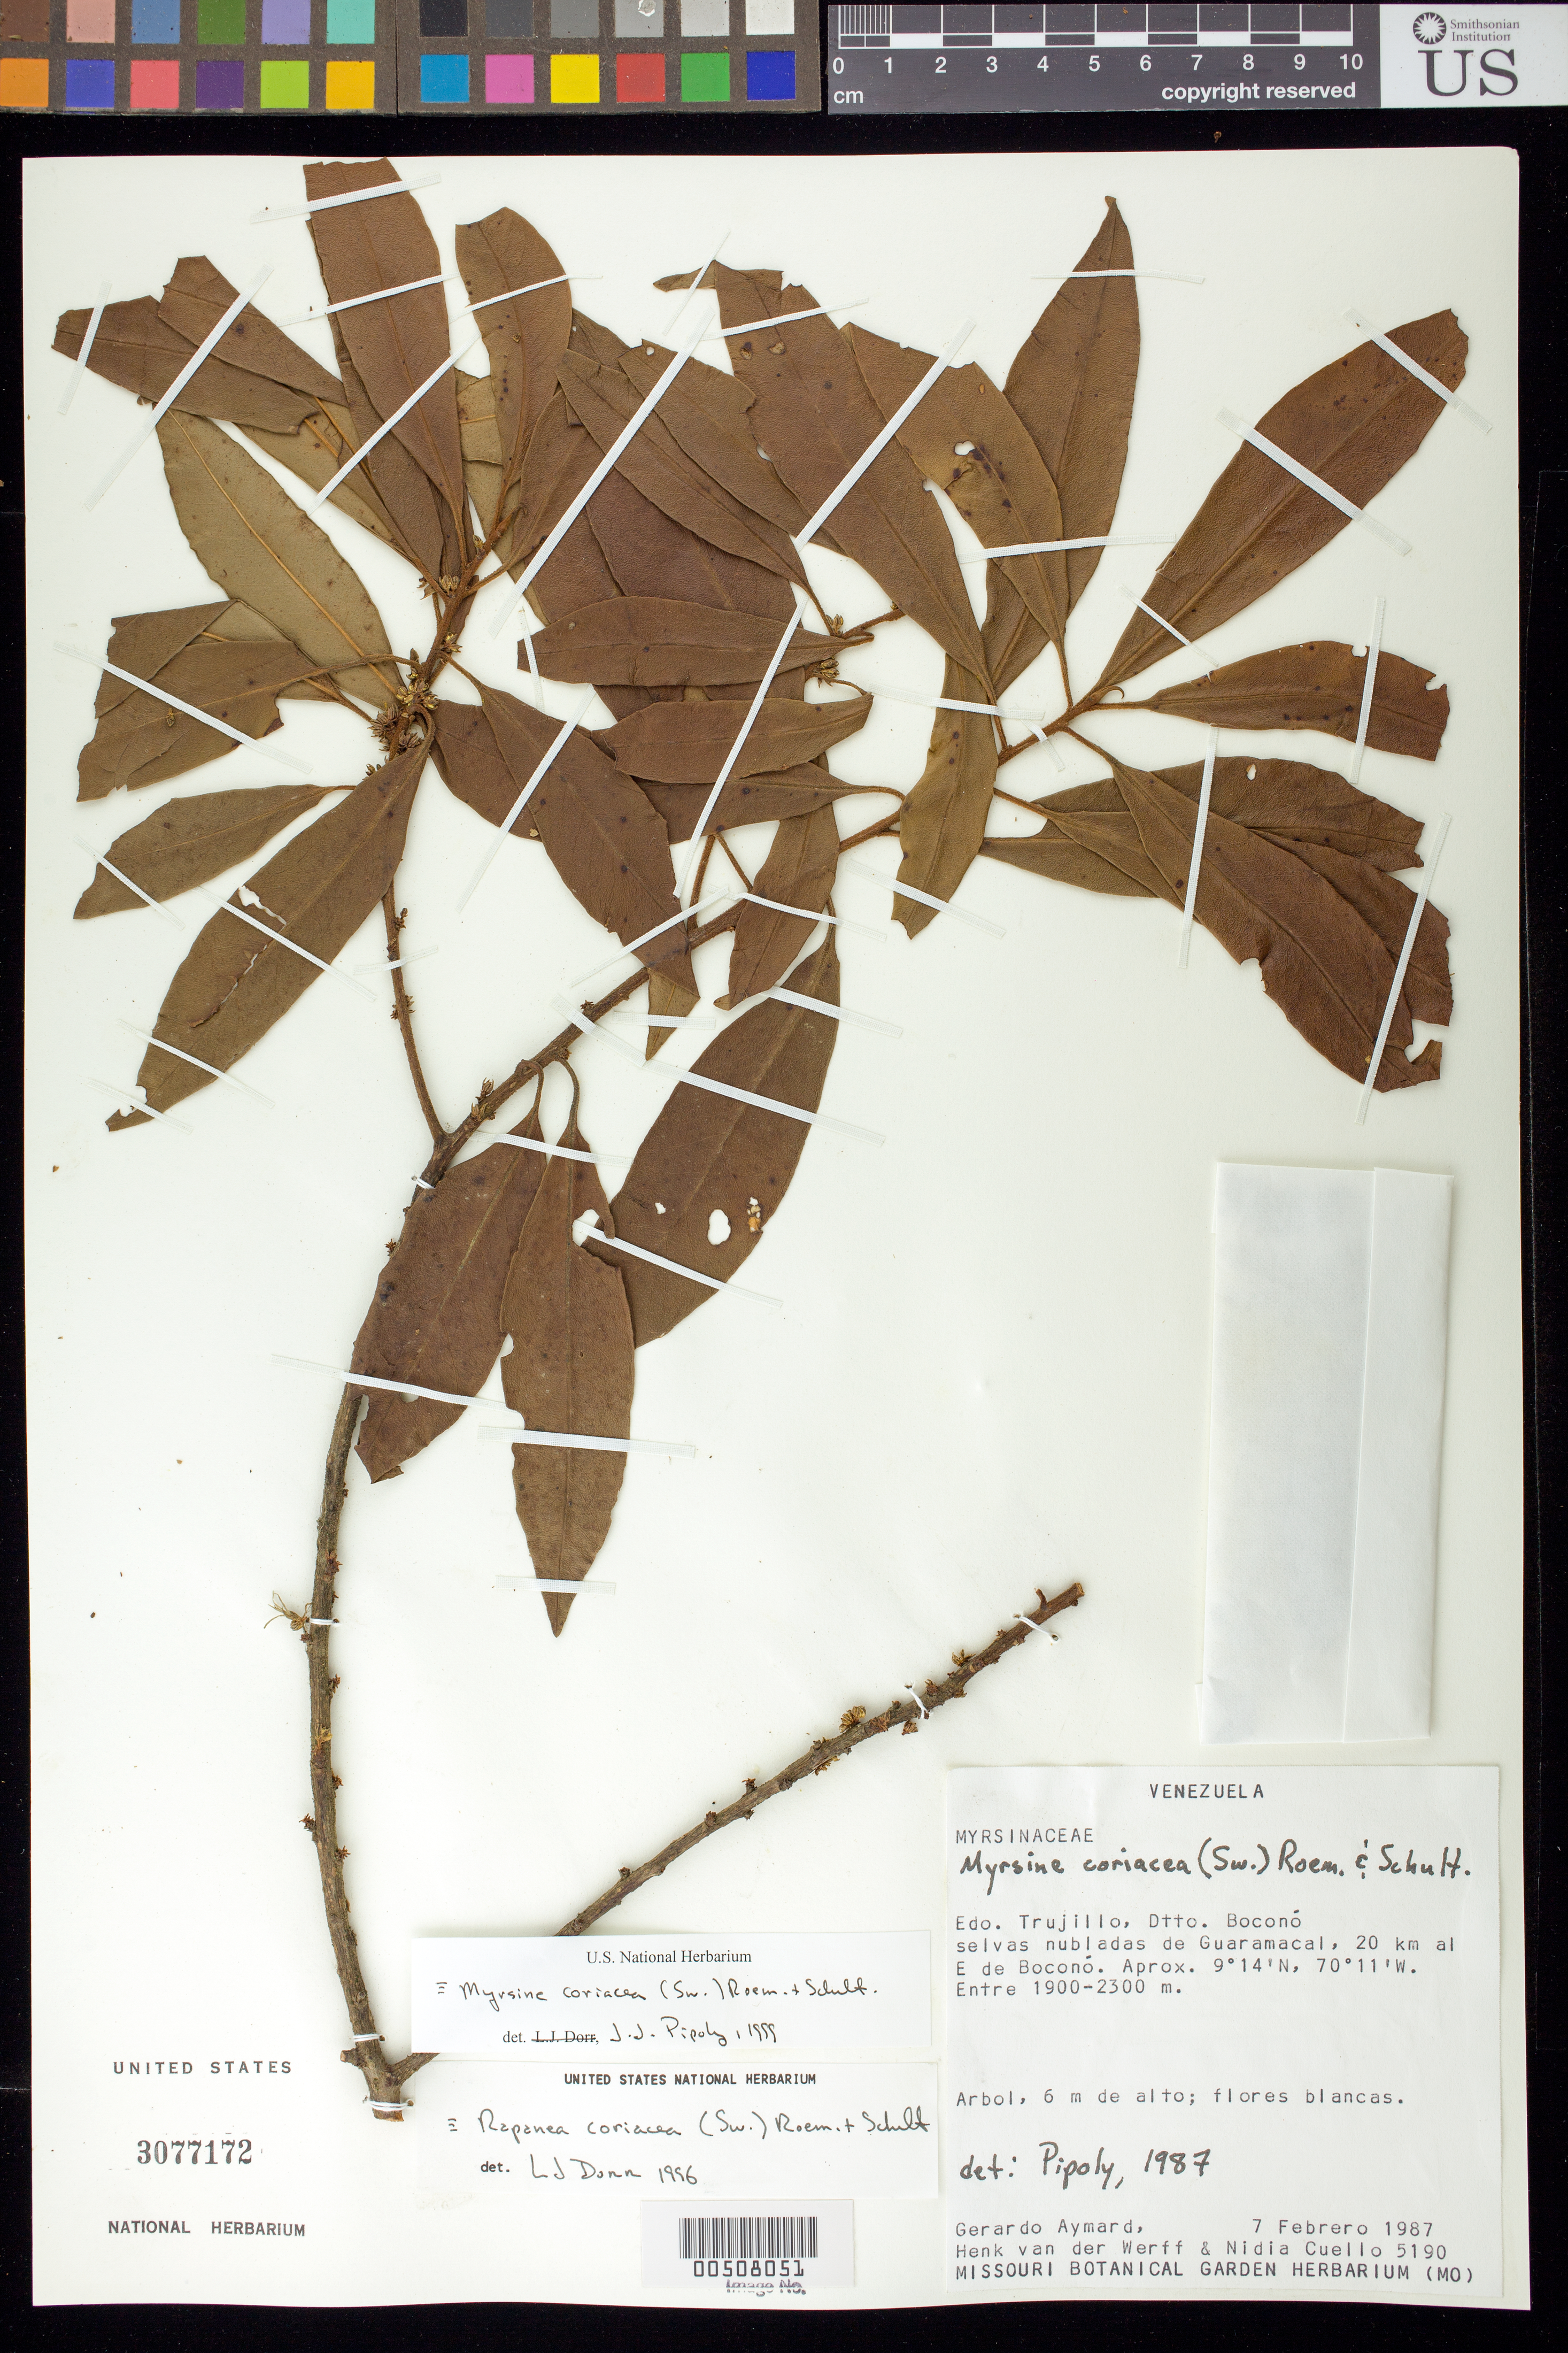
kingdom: Plantae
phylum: Tracheophyta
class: Magnoliopsida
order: Ericales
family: Primulaceae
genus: Myrsine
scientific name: Myrsine coriacea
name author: (Sw.) R. Br. ex Roem. & Schult.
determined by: Pipoly, J. J., III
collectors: G. A. Aymard, H. van der Werff & N. L. Cuello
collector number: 5190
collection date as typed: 07 Feb 1987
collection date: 1987-02-07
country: Venezuela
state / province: Trujillo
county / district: Boconó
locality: Guaramacal. 20 km E Boconó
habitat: Selvas nubladas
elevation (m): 1900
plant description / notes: MO, PORT, US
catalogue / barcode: US 3077172